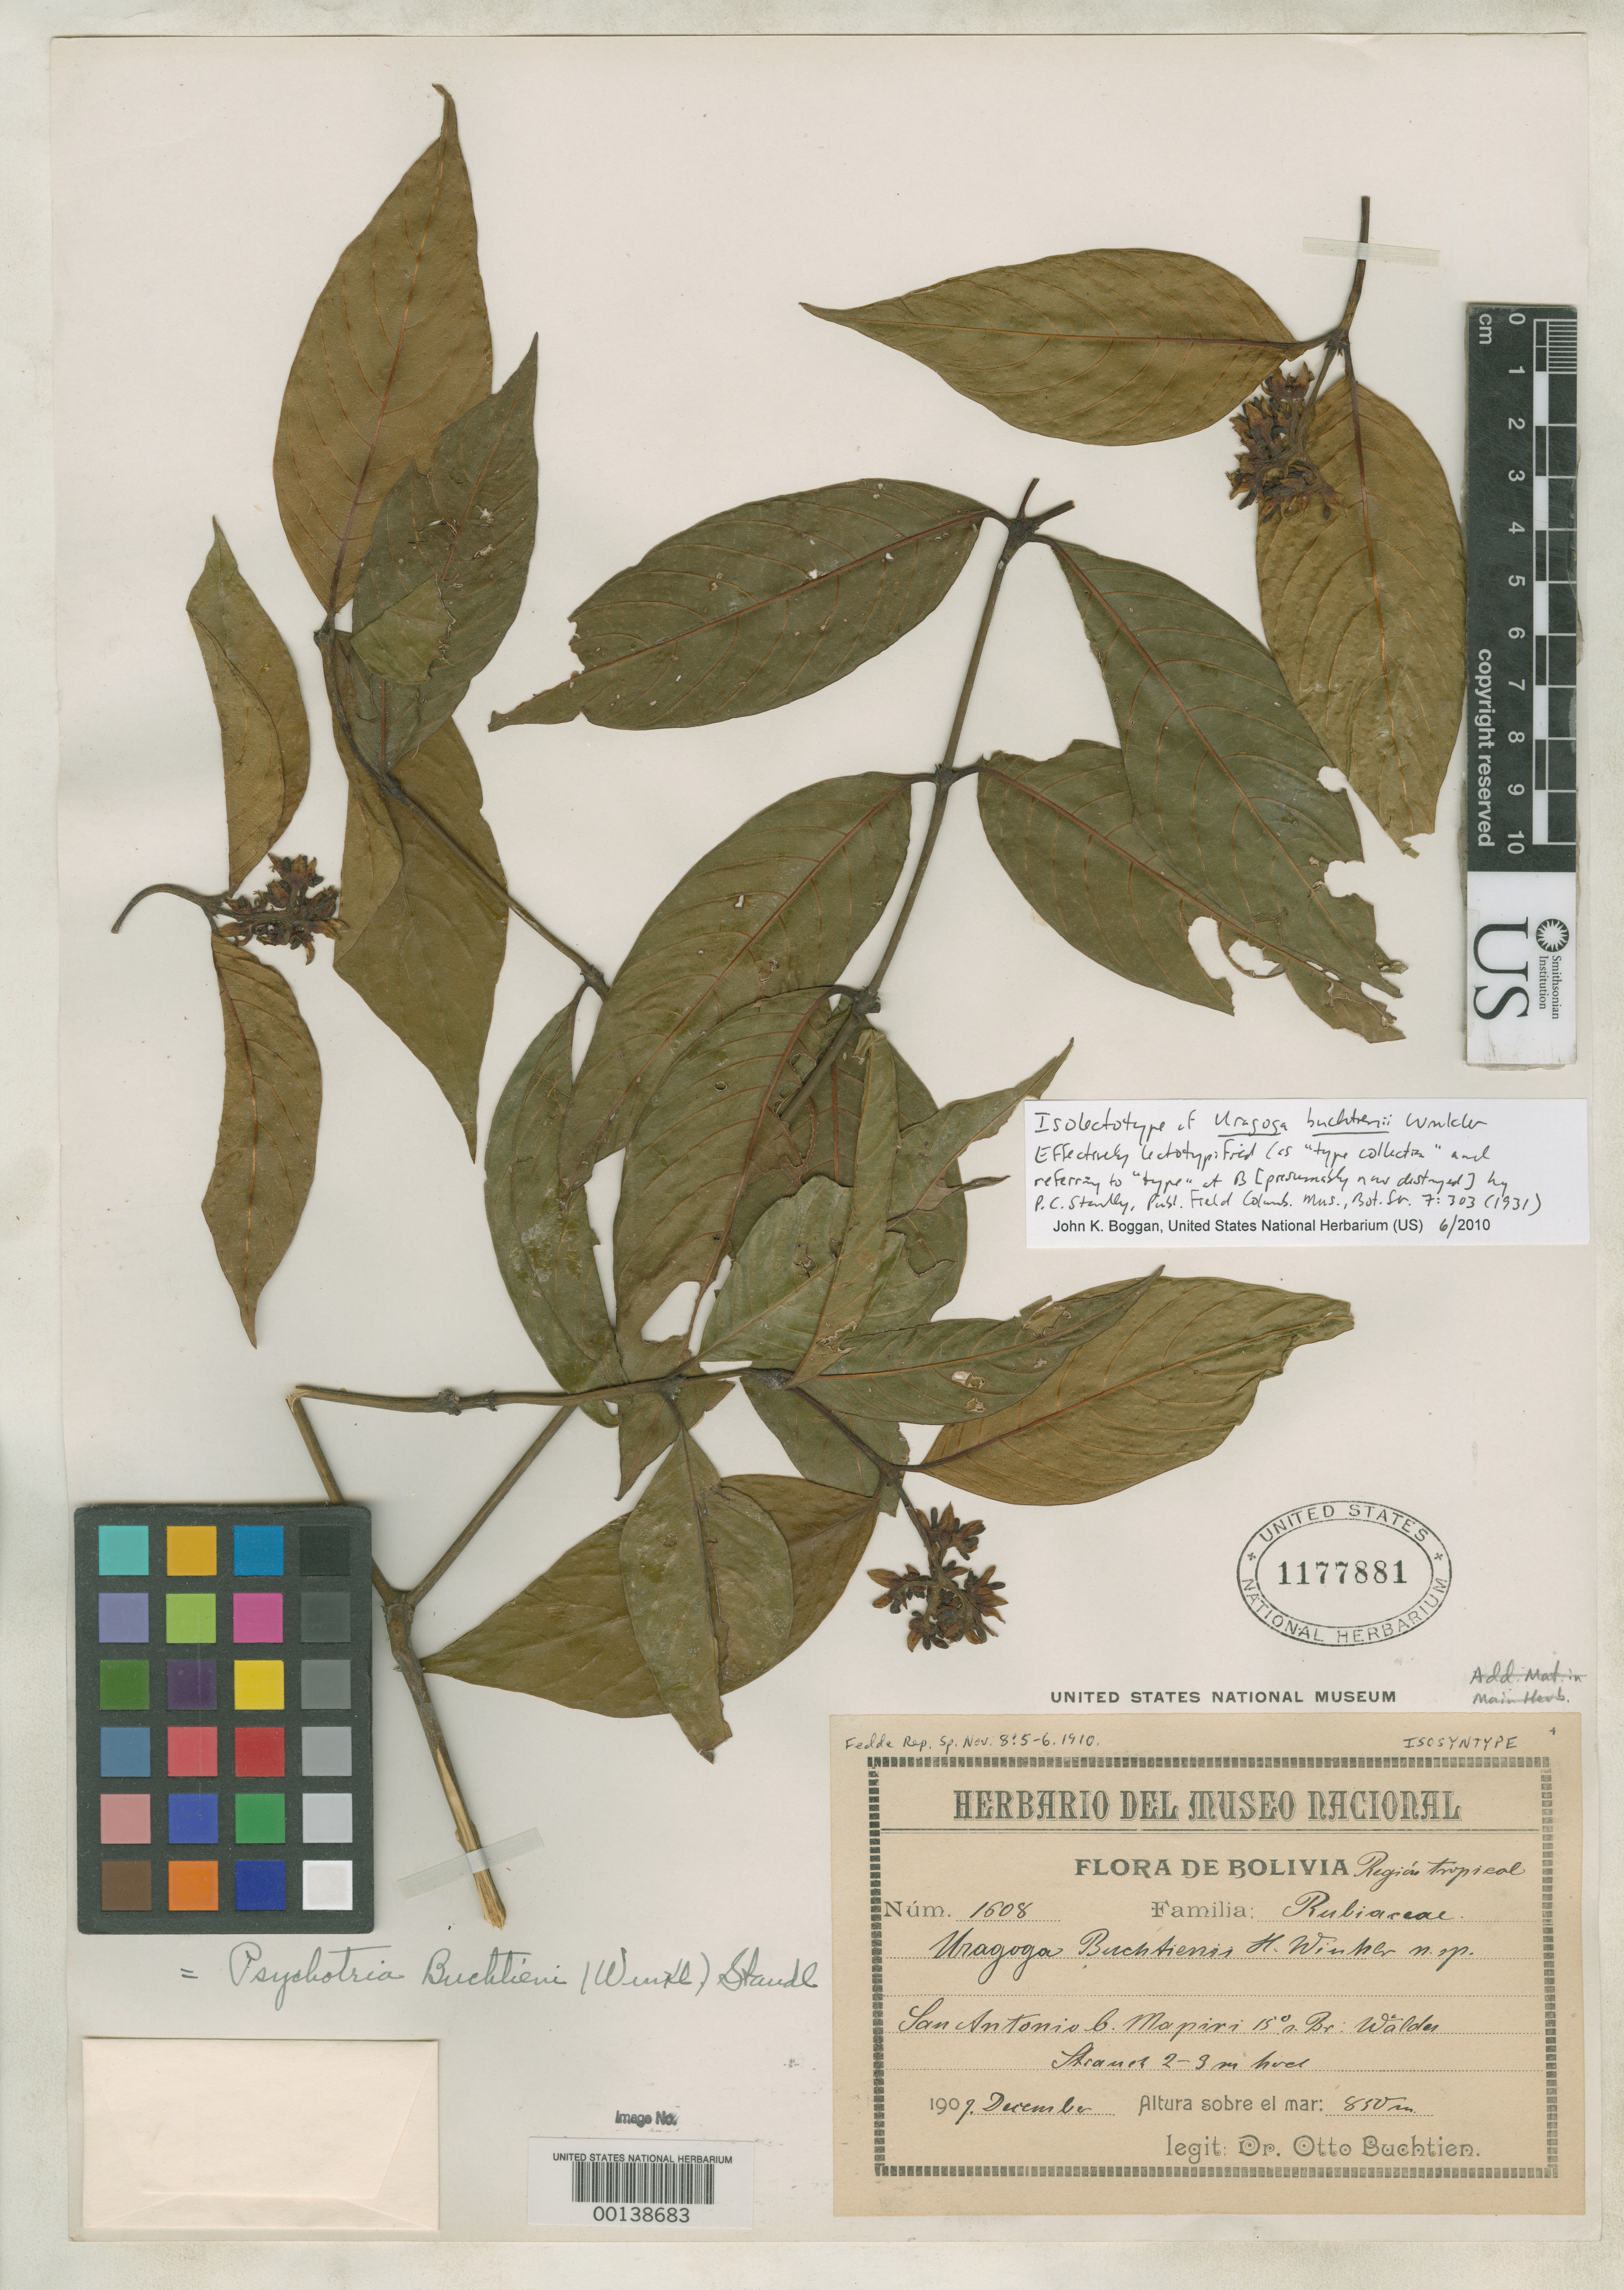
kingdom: Plantae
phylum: Tracheophyta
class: Magnoliopsida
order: Gentianales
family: Rubiaceae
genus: Uragoga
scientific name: Uragoga buchtienii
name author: H.J.P. Winkl.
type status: Isolectotype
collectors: O. Buchtien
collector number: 1608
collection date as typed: Dec 1907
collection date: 1907-12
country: Bolivia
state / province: La Paz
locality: San Antonio bei Mapiri.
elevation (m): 850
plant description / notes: Currently accepted name as cited by C.M. Taylor, Novon 14: 494 (2004).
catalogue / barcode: US 1177881